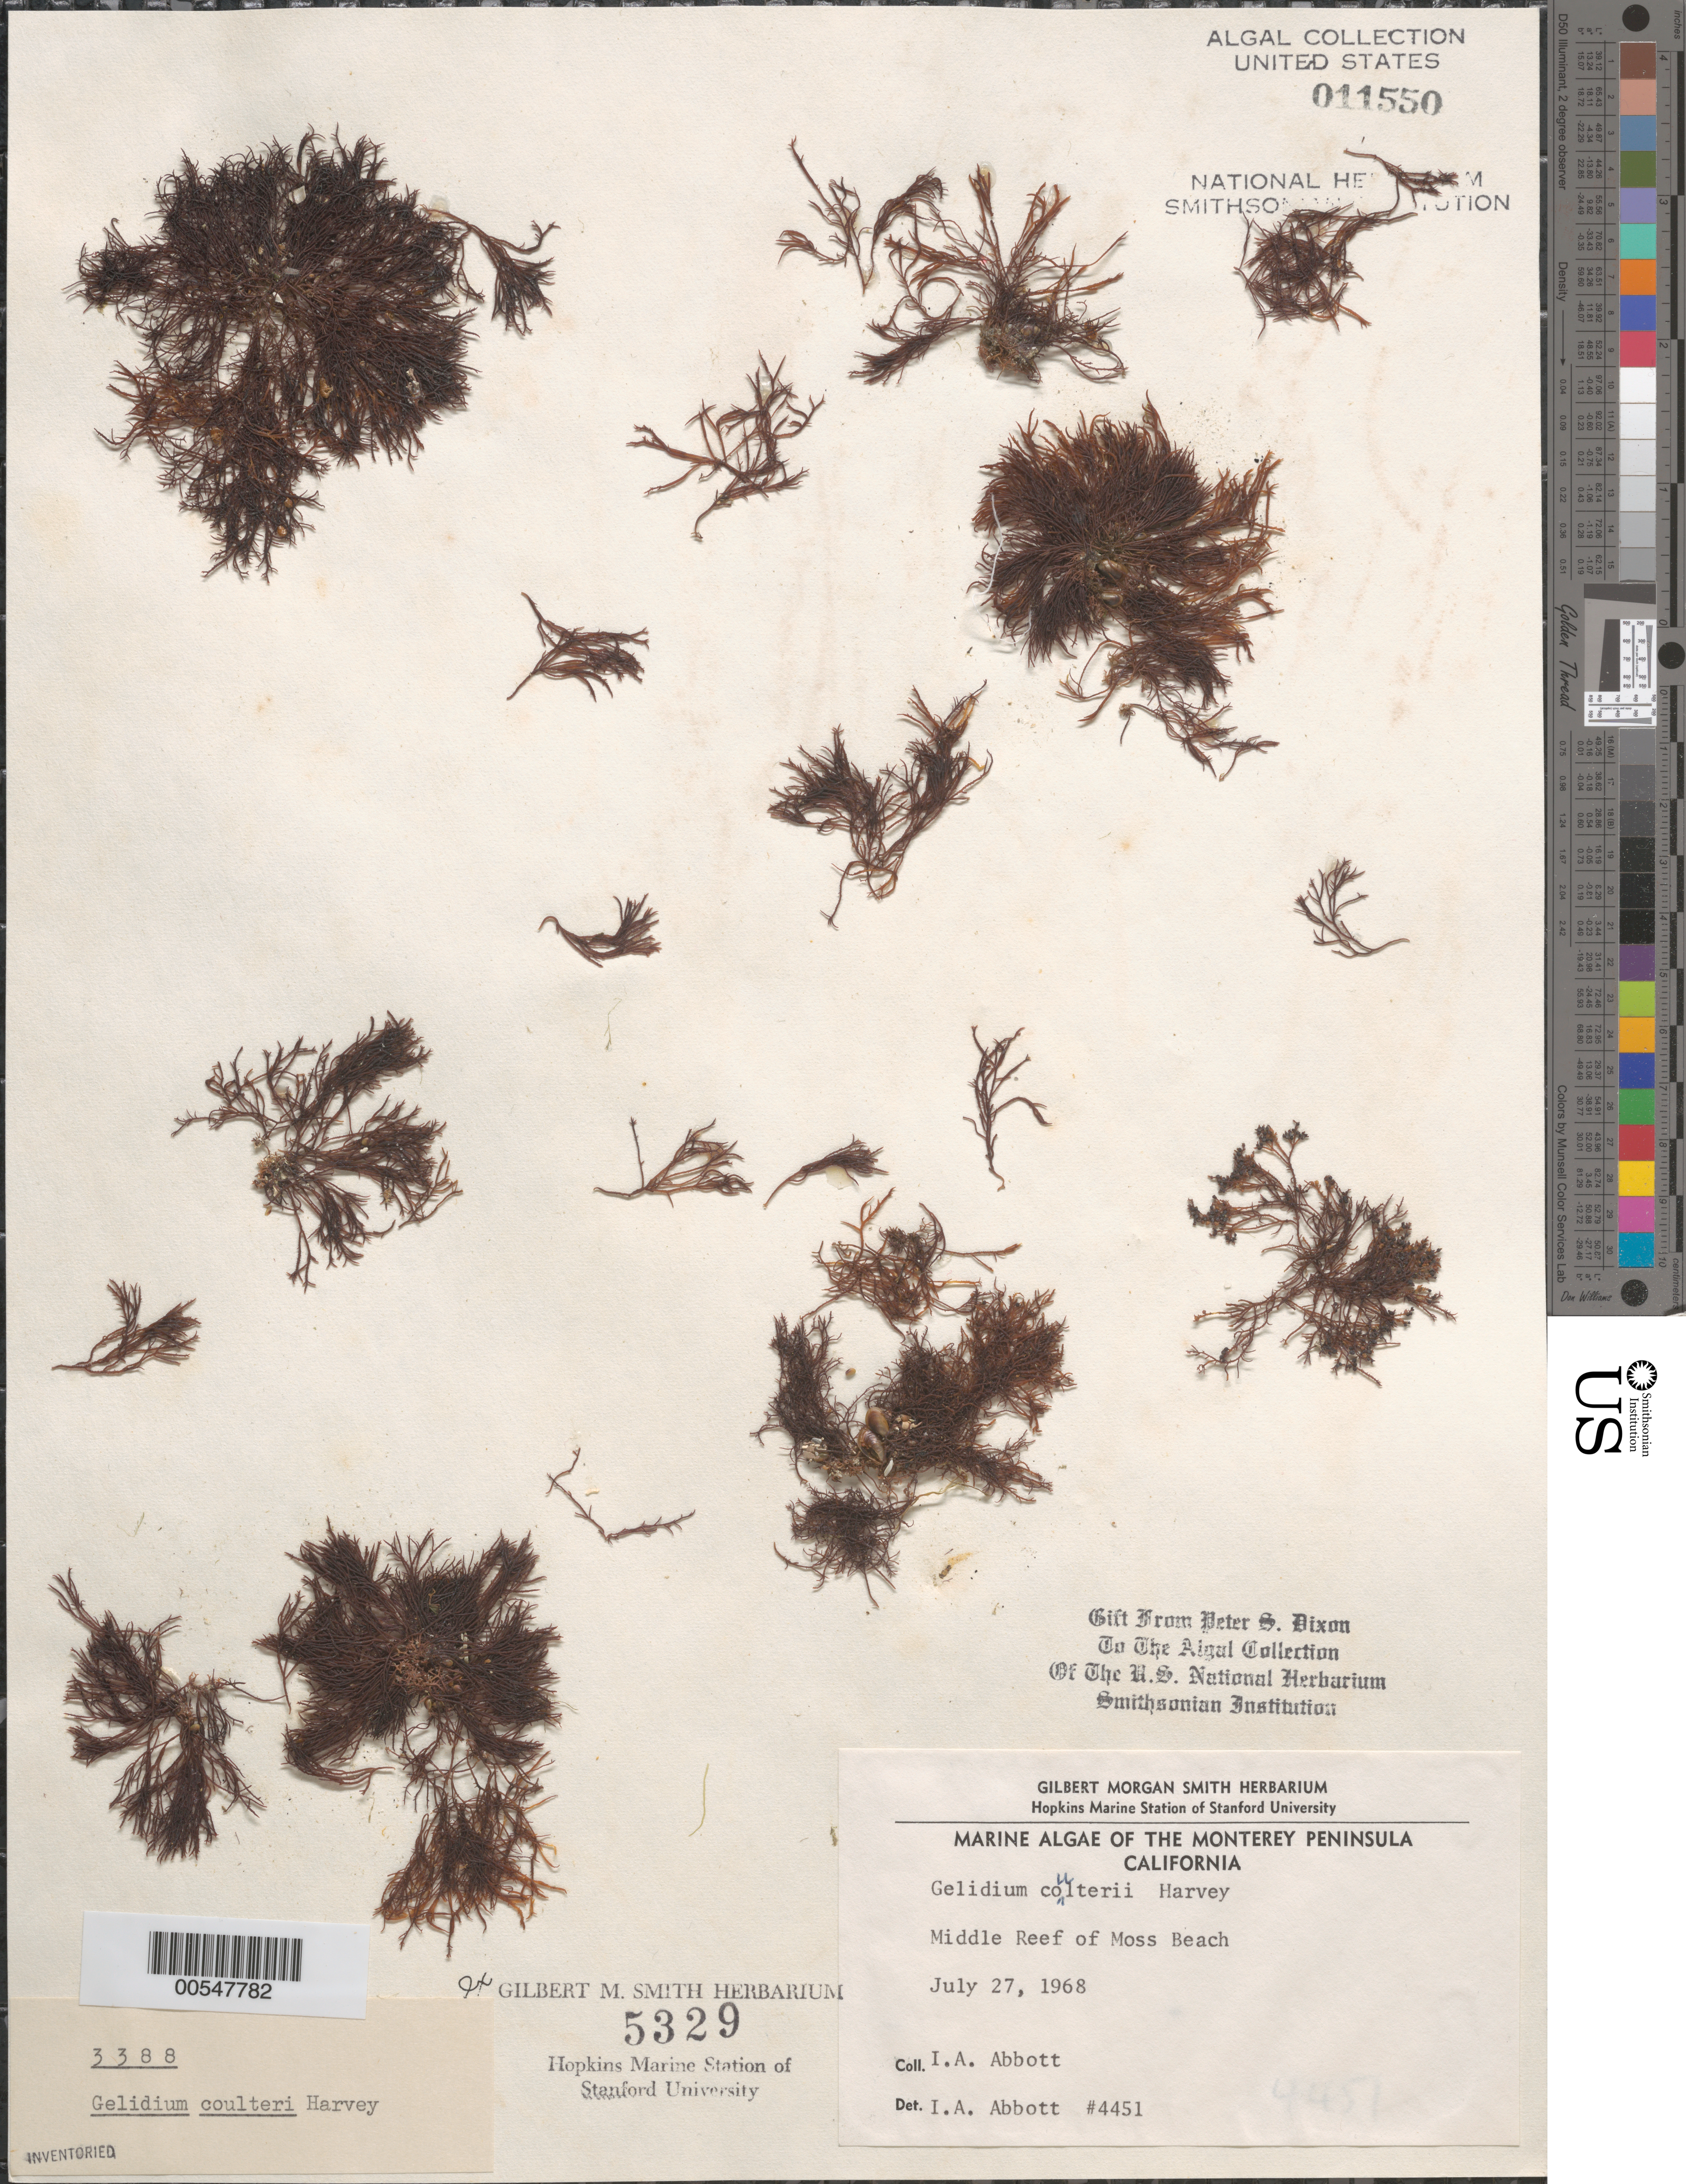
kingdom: Plantae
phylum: Rhodophyta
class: Florideophyceae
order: Gelidiales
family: Gelidiaceae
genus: Gelidium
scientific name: Gelidium coulteri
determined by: Abbott, Isabella A.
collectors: I. A. Abbott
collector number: IAA 4451 & PSD 3388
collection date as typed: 27 Jul 1968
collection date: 1968-07-27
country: United States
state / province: California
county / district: Monterey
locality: Middle Reef of Moss Beach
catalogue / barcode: US 11550